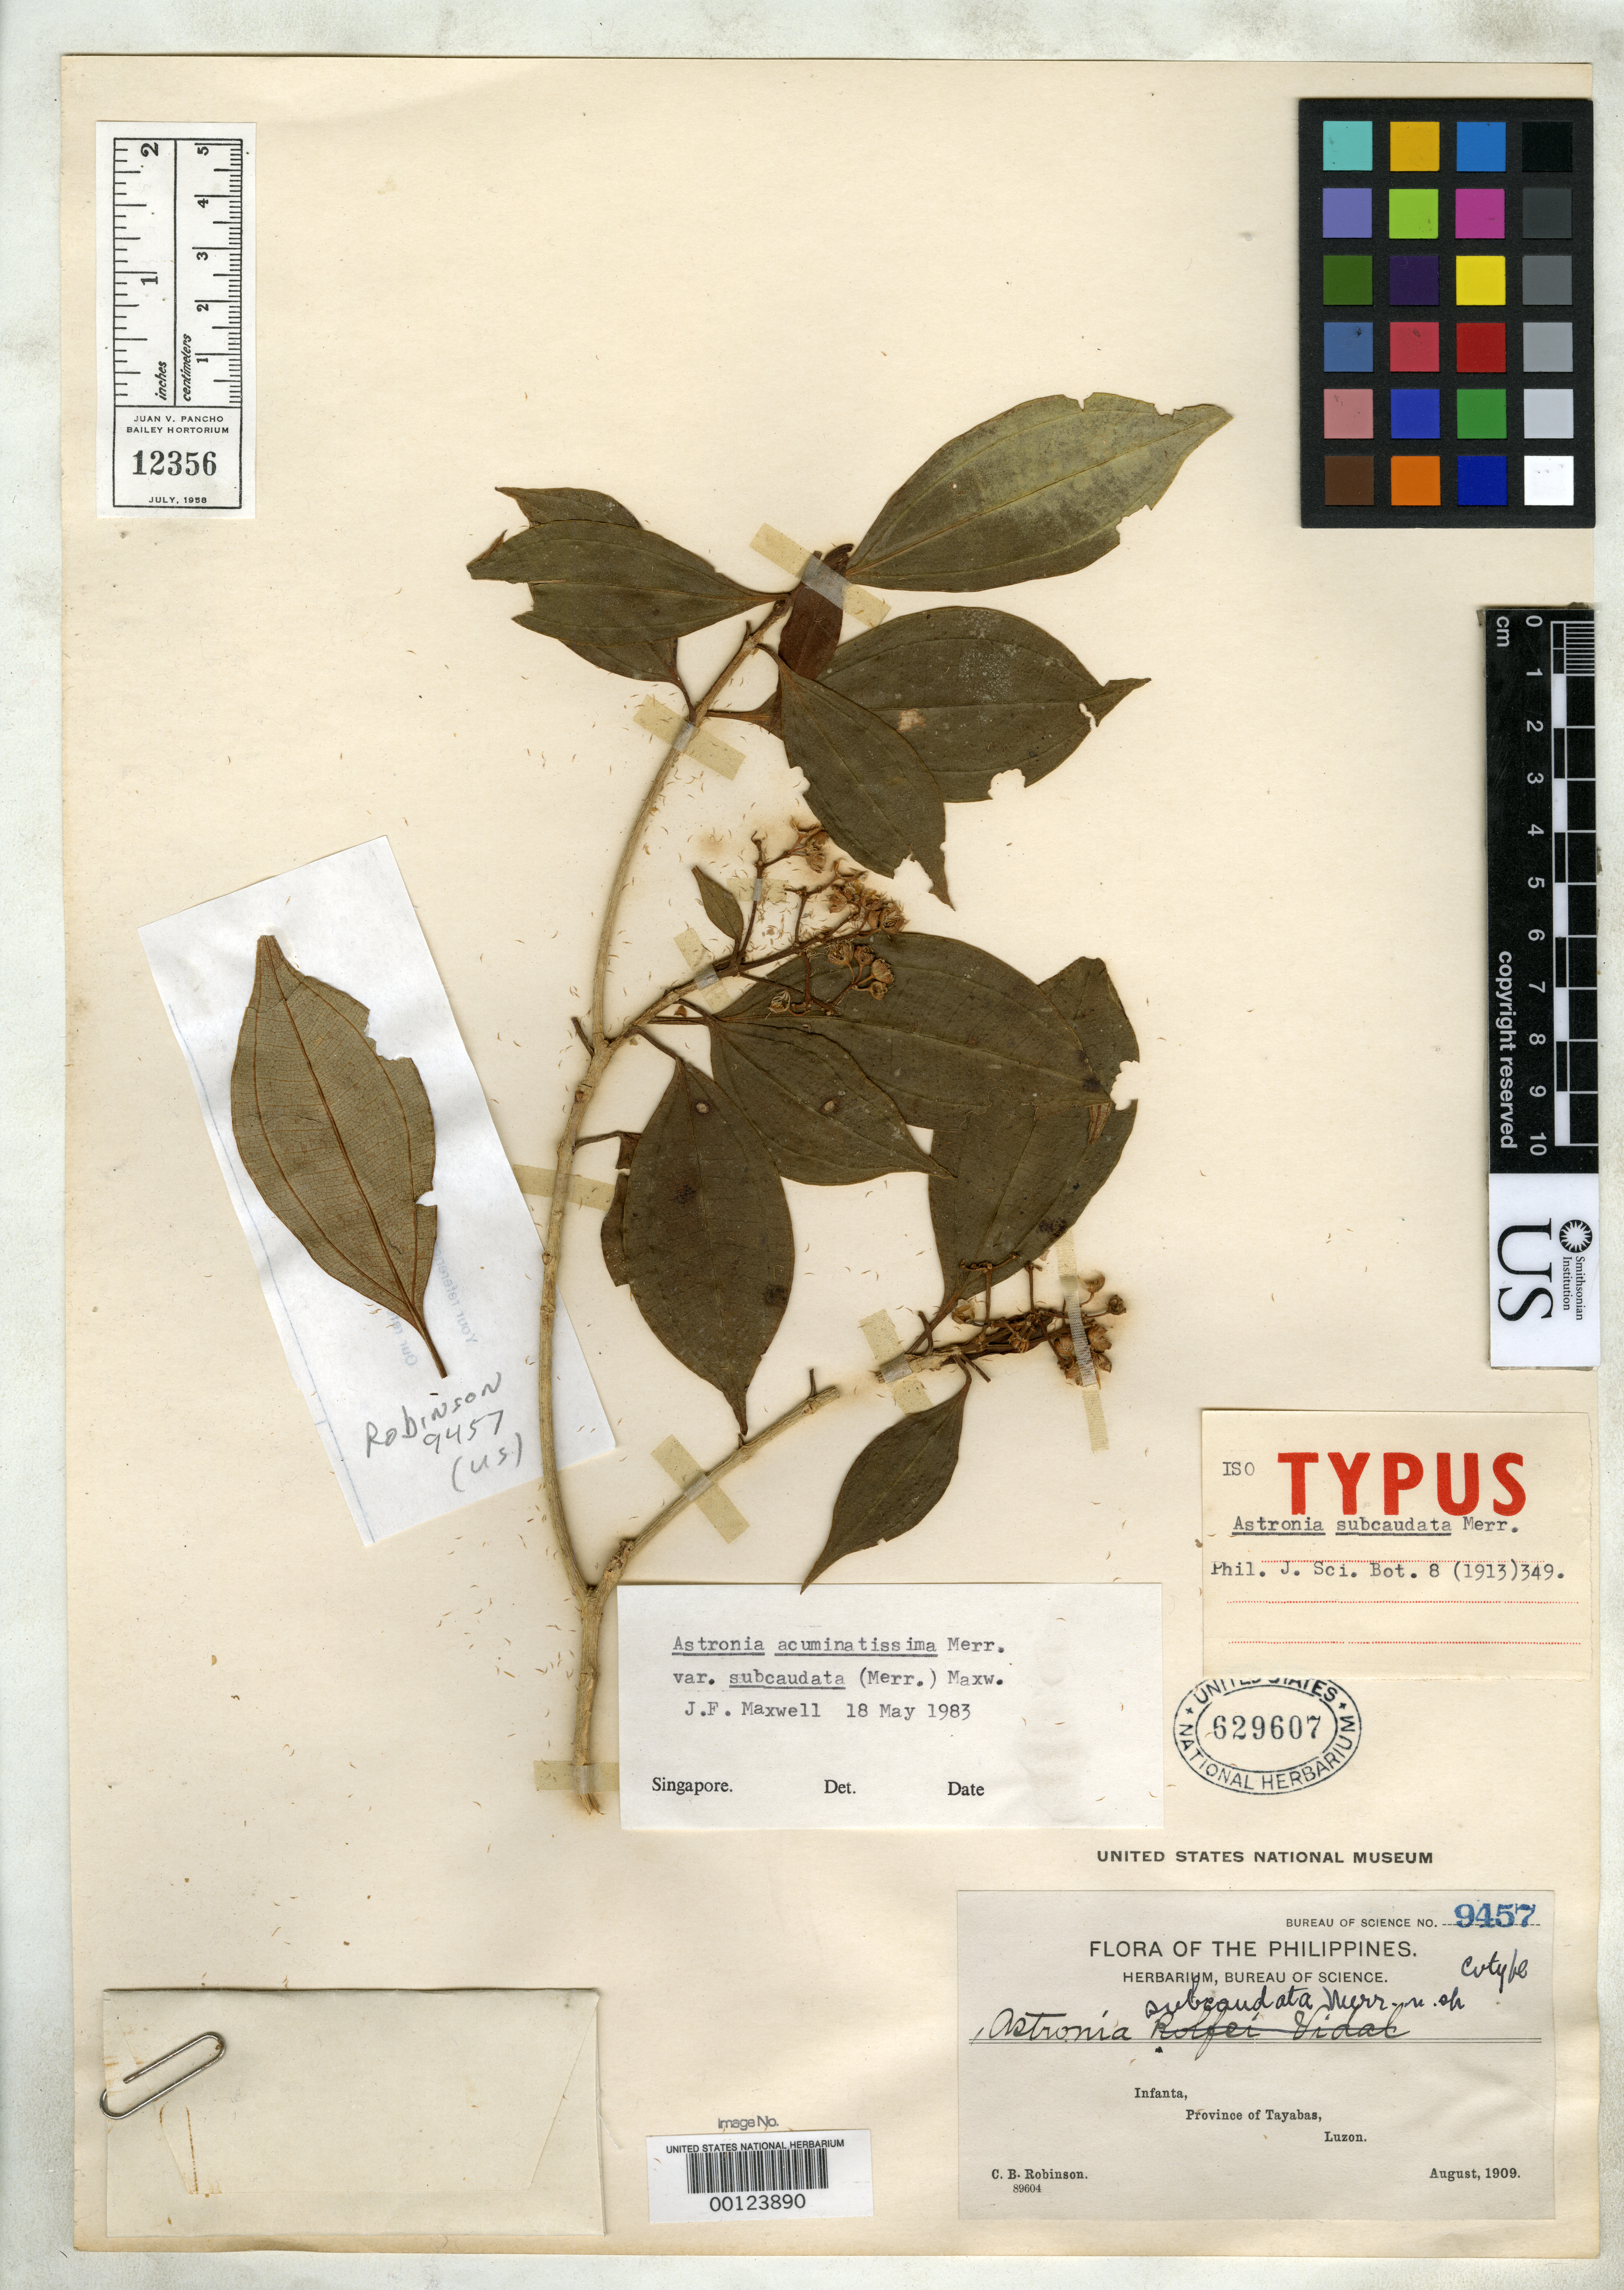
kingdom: Plantae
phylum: Tracheophyta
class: Magnoliopsida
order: Myrtales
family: Melastomataceae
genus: Astronia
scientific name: Astronia subcaudata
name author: Merr.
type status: Isotype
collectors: C. Robinson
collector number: Bur. Sci. 9457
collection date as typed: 29 Aug 1909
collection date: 1909-08-29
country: Philippines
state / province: Calabarzon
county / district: Quezon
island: Luzon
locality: Infanta, Mt. Binuang.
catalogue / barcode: US 629607